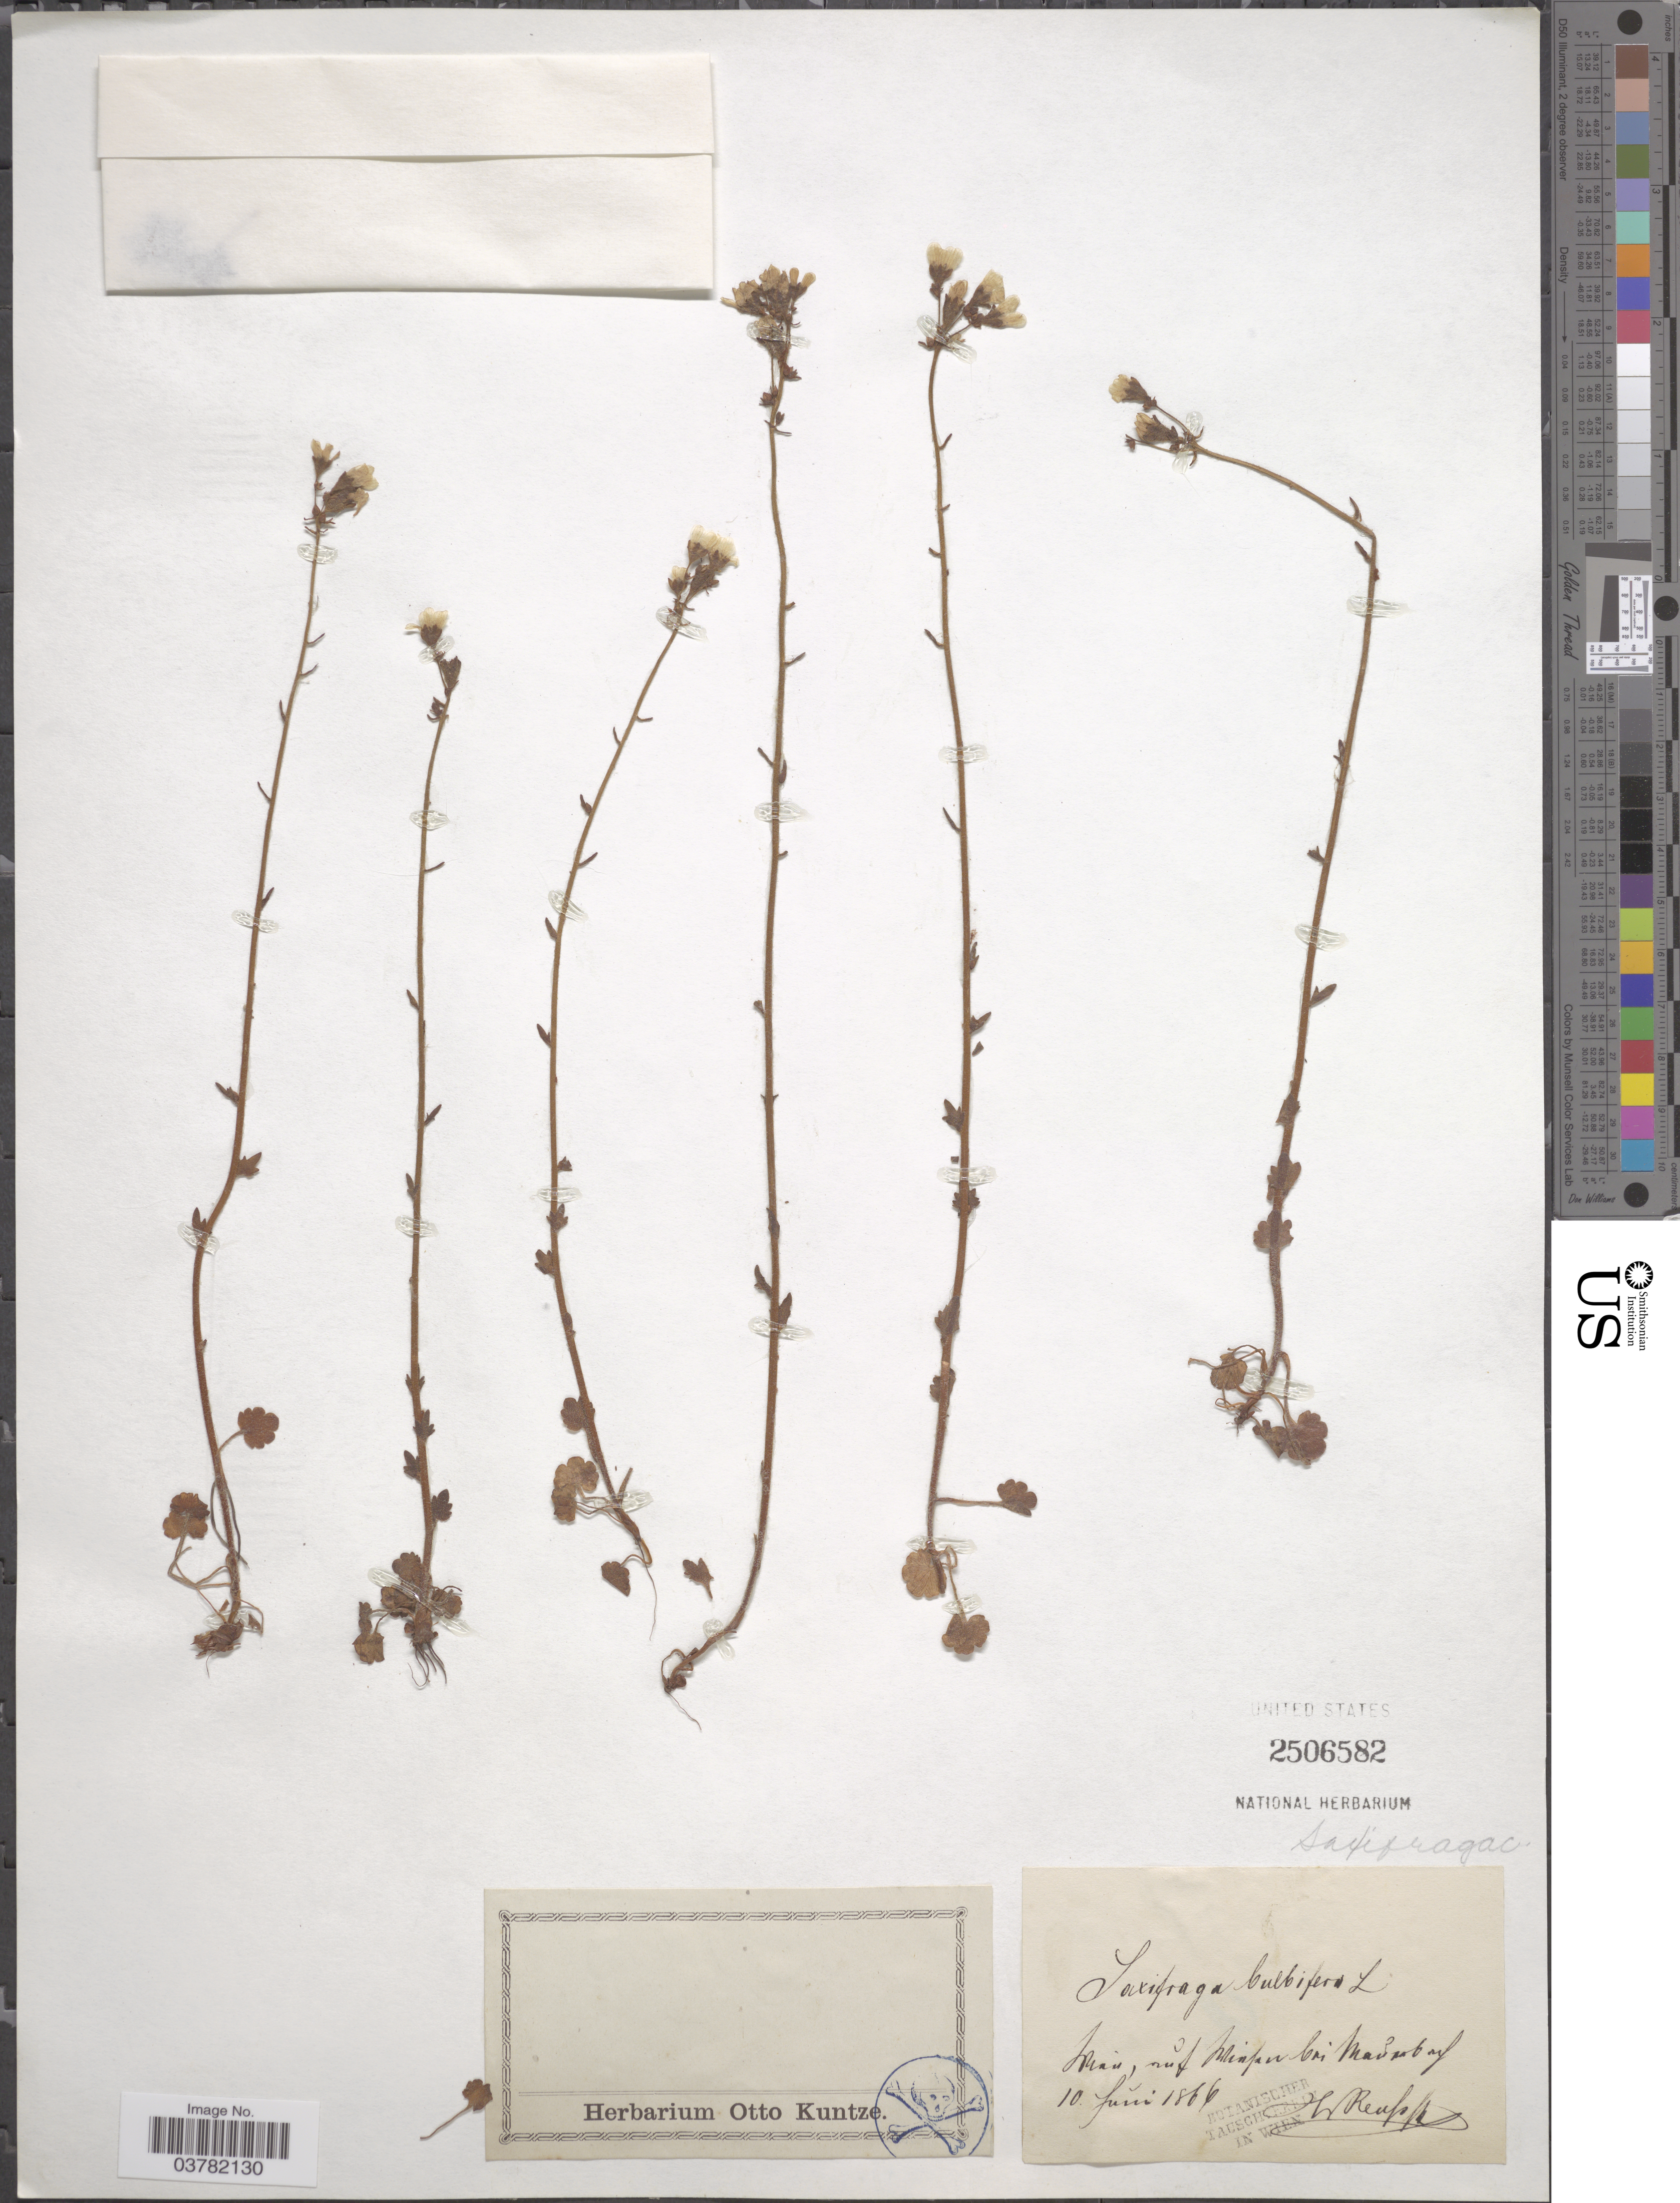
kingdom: Plantae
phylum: Tracheophyta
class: Magnoliopsida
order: Saxifragales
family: Saxifragaceae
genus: Saxifraga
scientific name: Saxifraga bulbifera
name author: L.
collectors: W. Reusch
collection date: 1866-06-10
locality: [illegible text].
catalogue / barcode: US 2506582